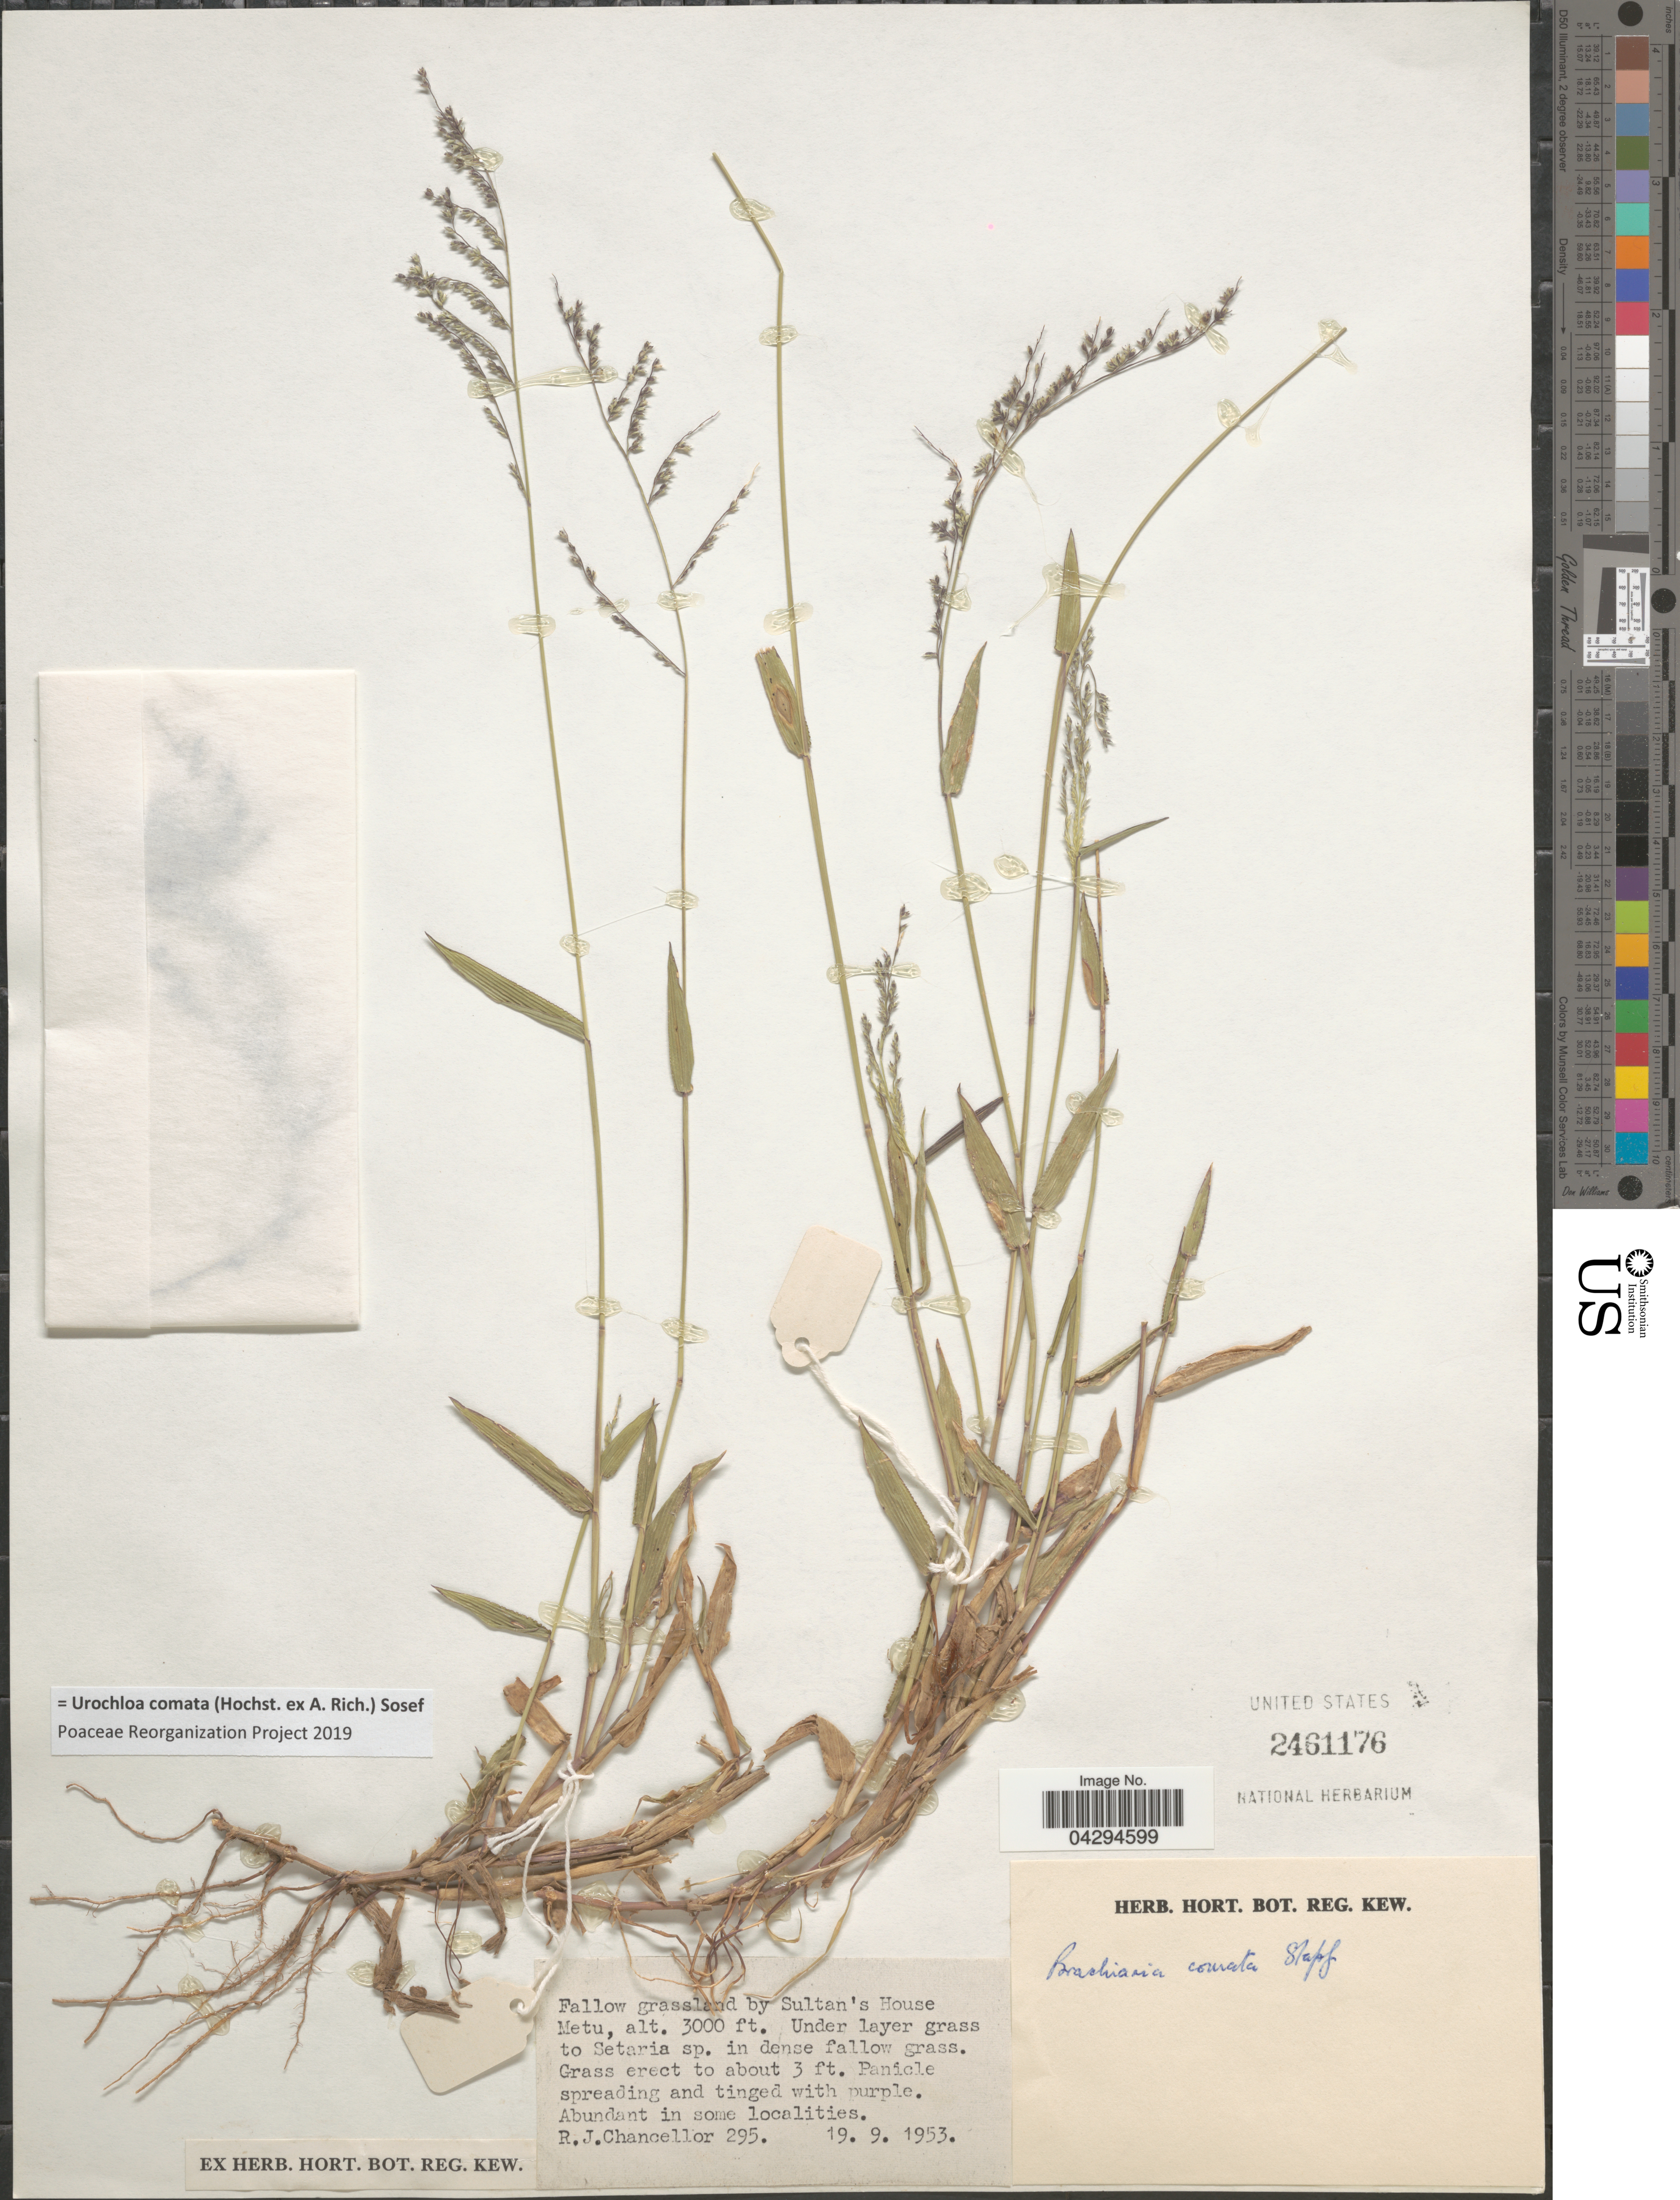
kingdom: Plantae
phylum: Tracheophyta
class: Liliopsida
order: Poales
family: Poaceae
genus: Urochloa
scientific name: Urochloa comata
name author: (Hochst. ex A. Rich.) Sosef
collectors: R. Chancellor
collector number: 295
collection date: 1953-09-19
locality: By Sultan's House Metu.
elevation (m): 914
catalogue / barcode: US 2461176